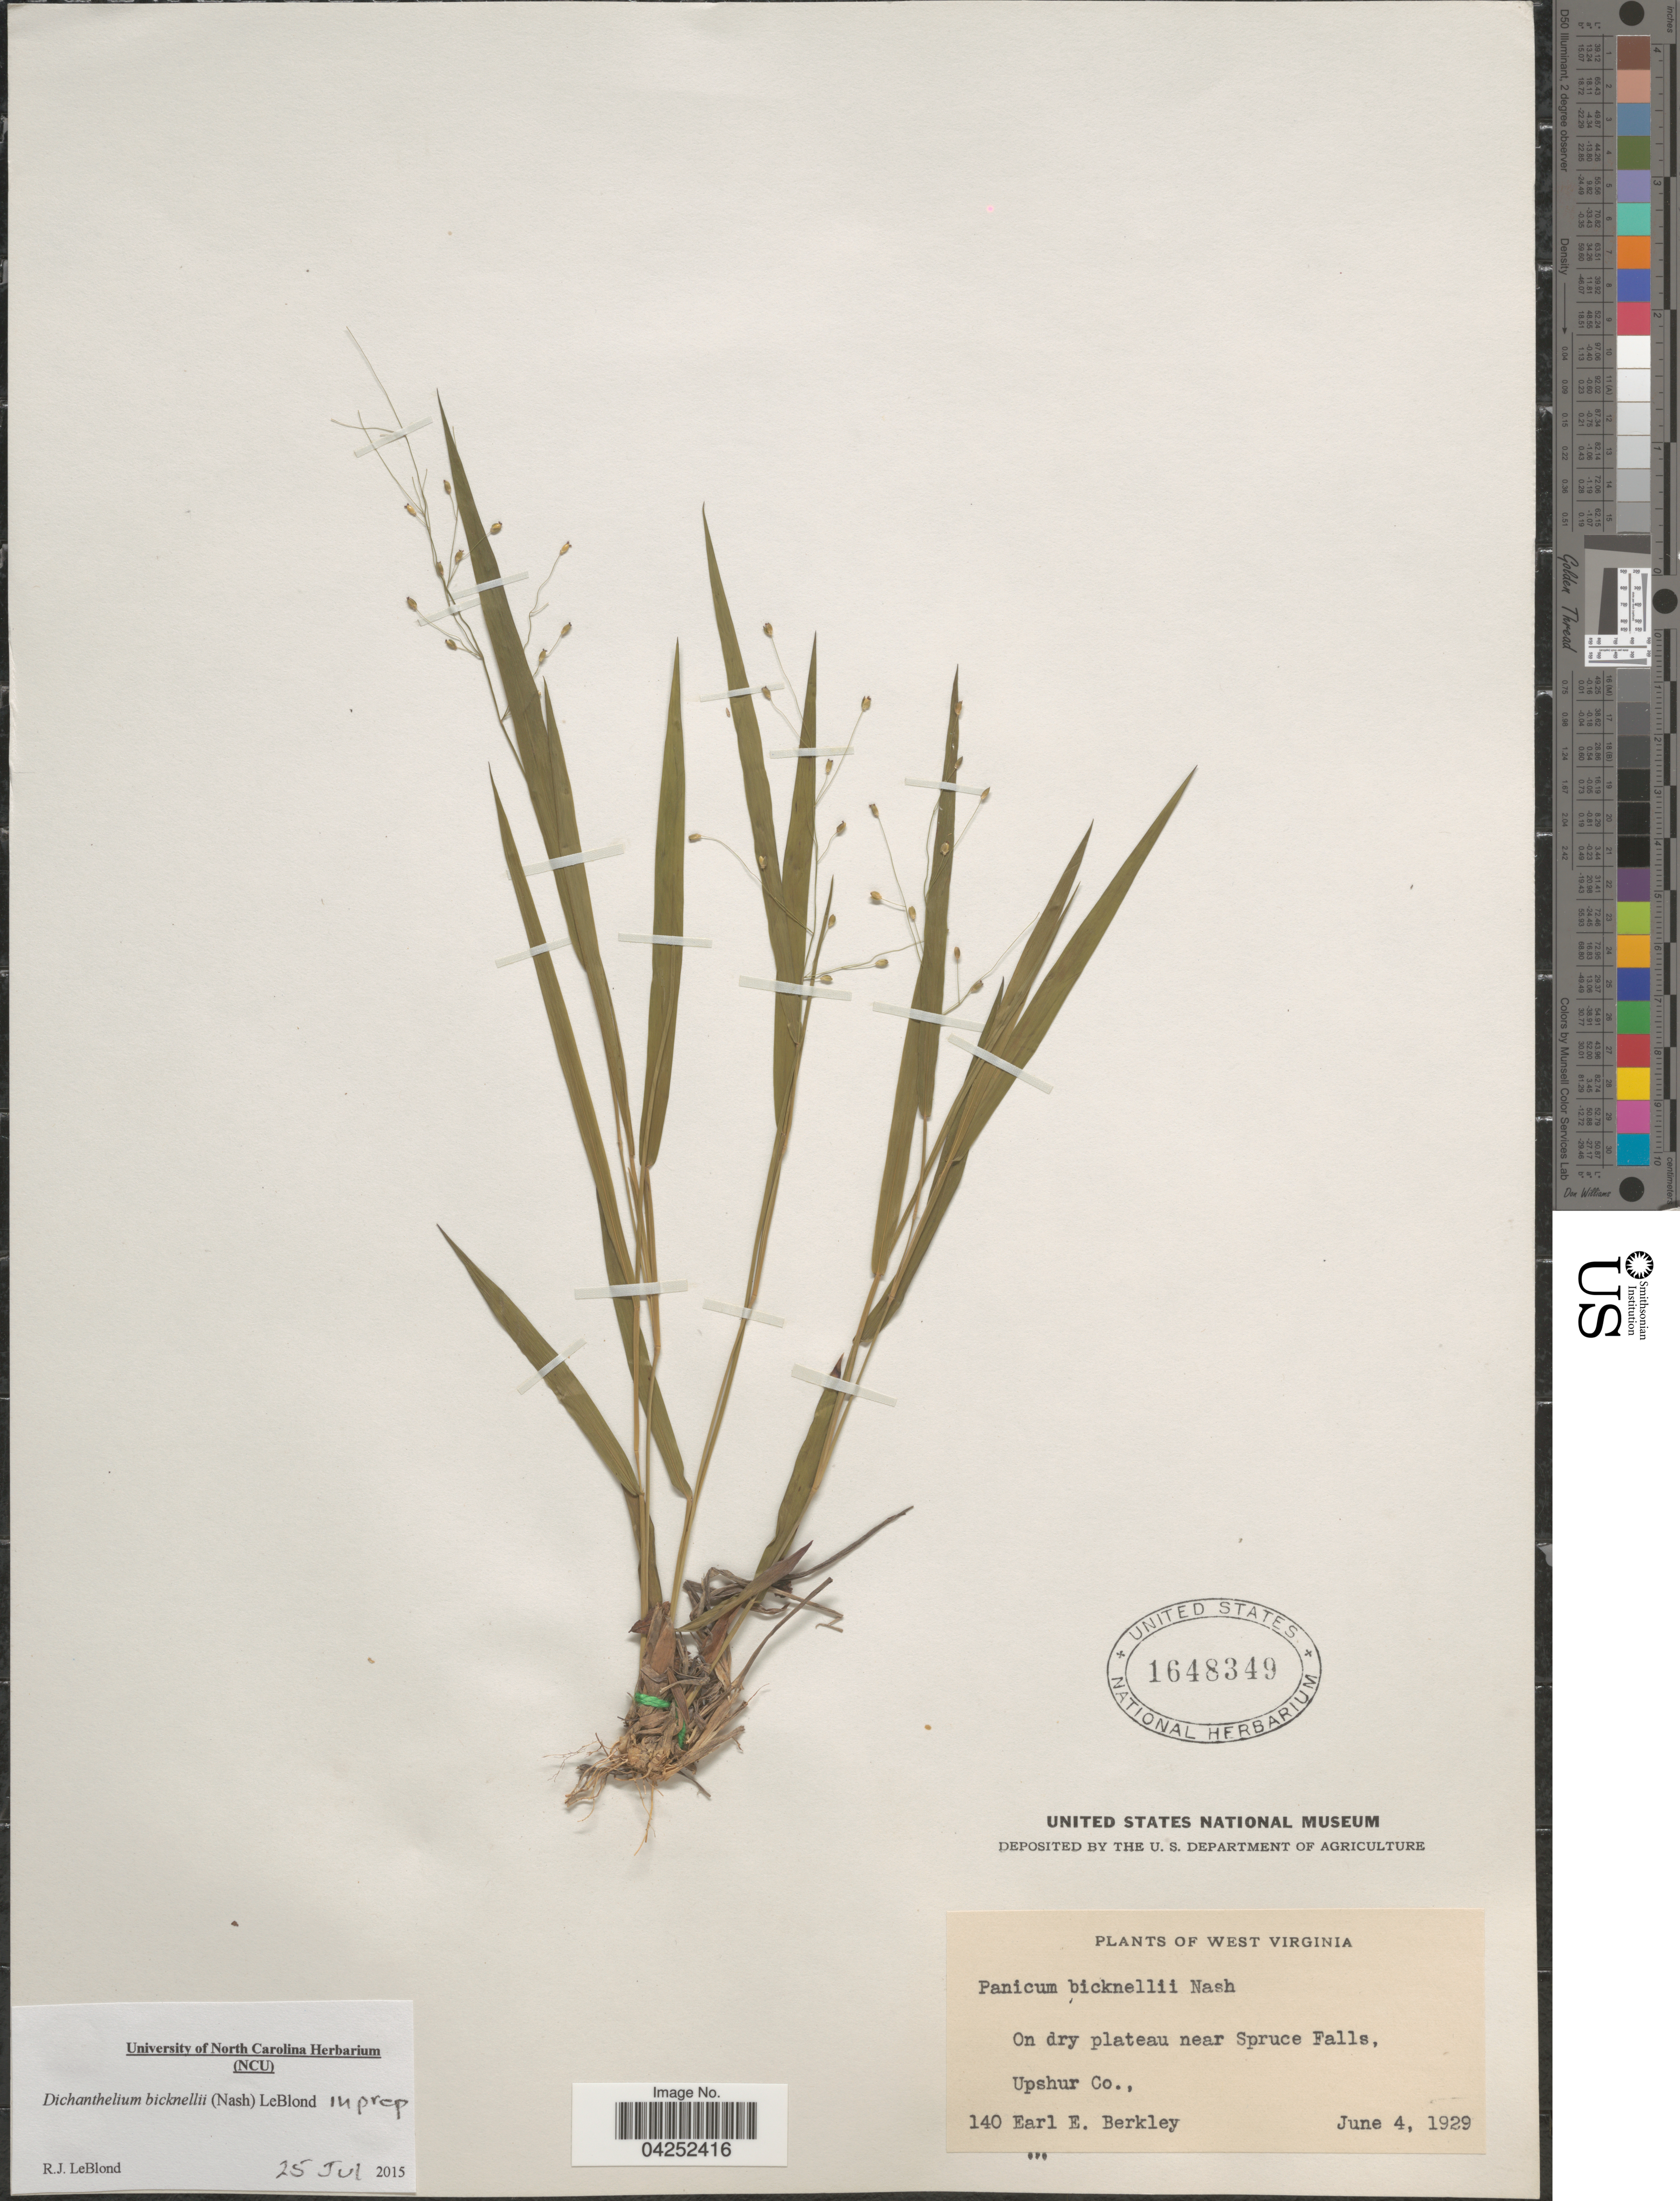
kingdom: Plantae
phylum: Tracheophyta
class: Liliopsida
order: Poales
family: Poaceae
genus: Dichanthelium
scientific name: Dichanthelium bicknellii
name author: (Nash) LeBlond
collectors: E. Berkley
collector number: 140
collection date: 1929-06-04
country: United States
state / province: West Virginia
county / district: Upshur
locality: On dry plateau near Spruce Falls, Upshur Co.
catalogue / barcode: US 1648349